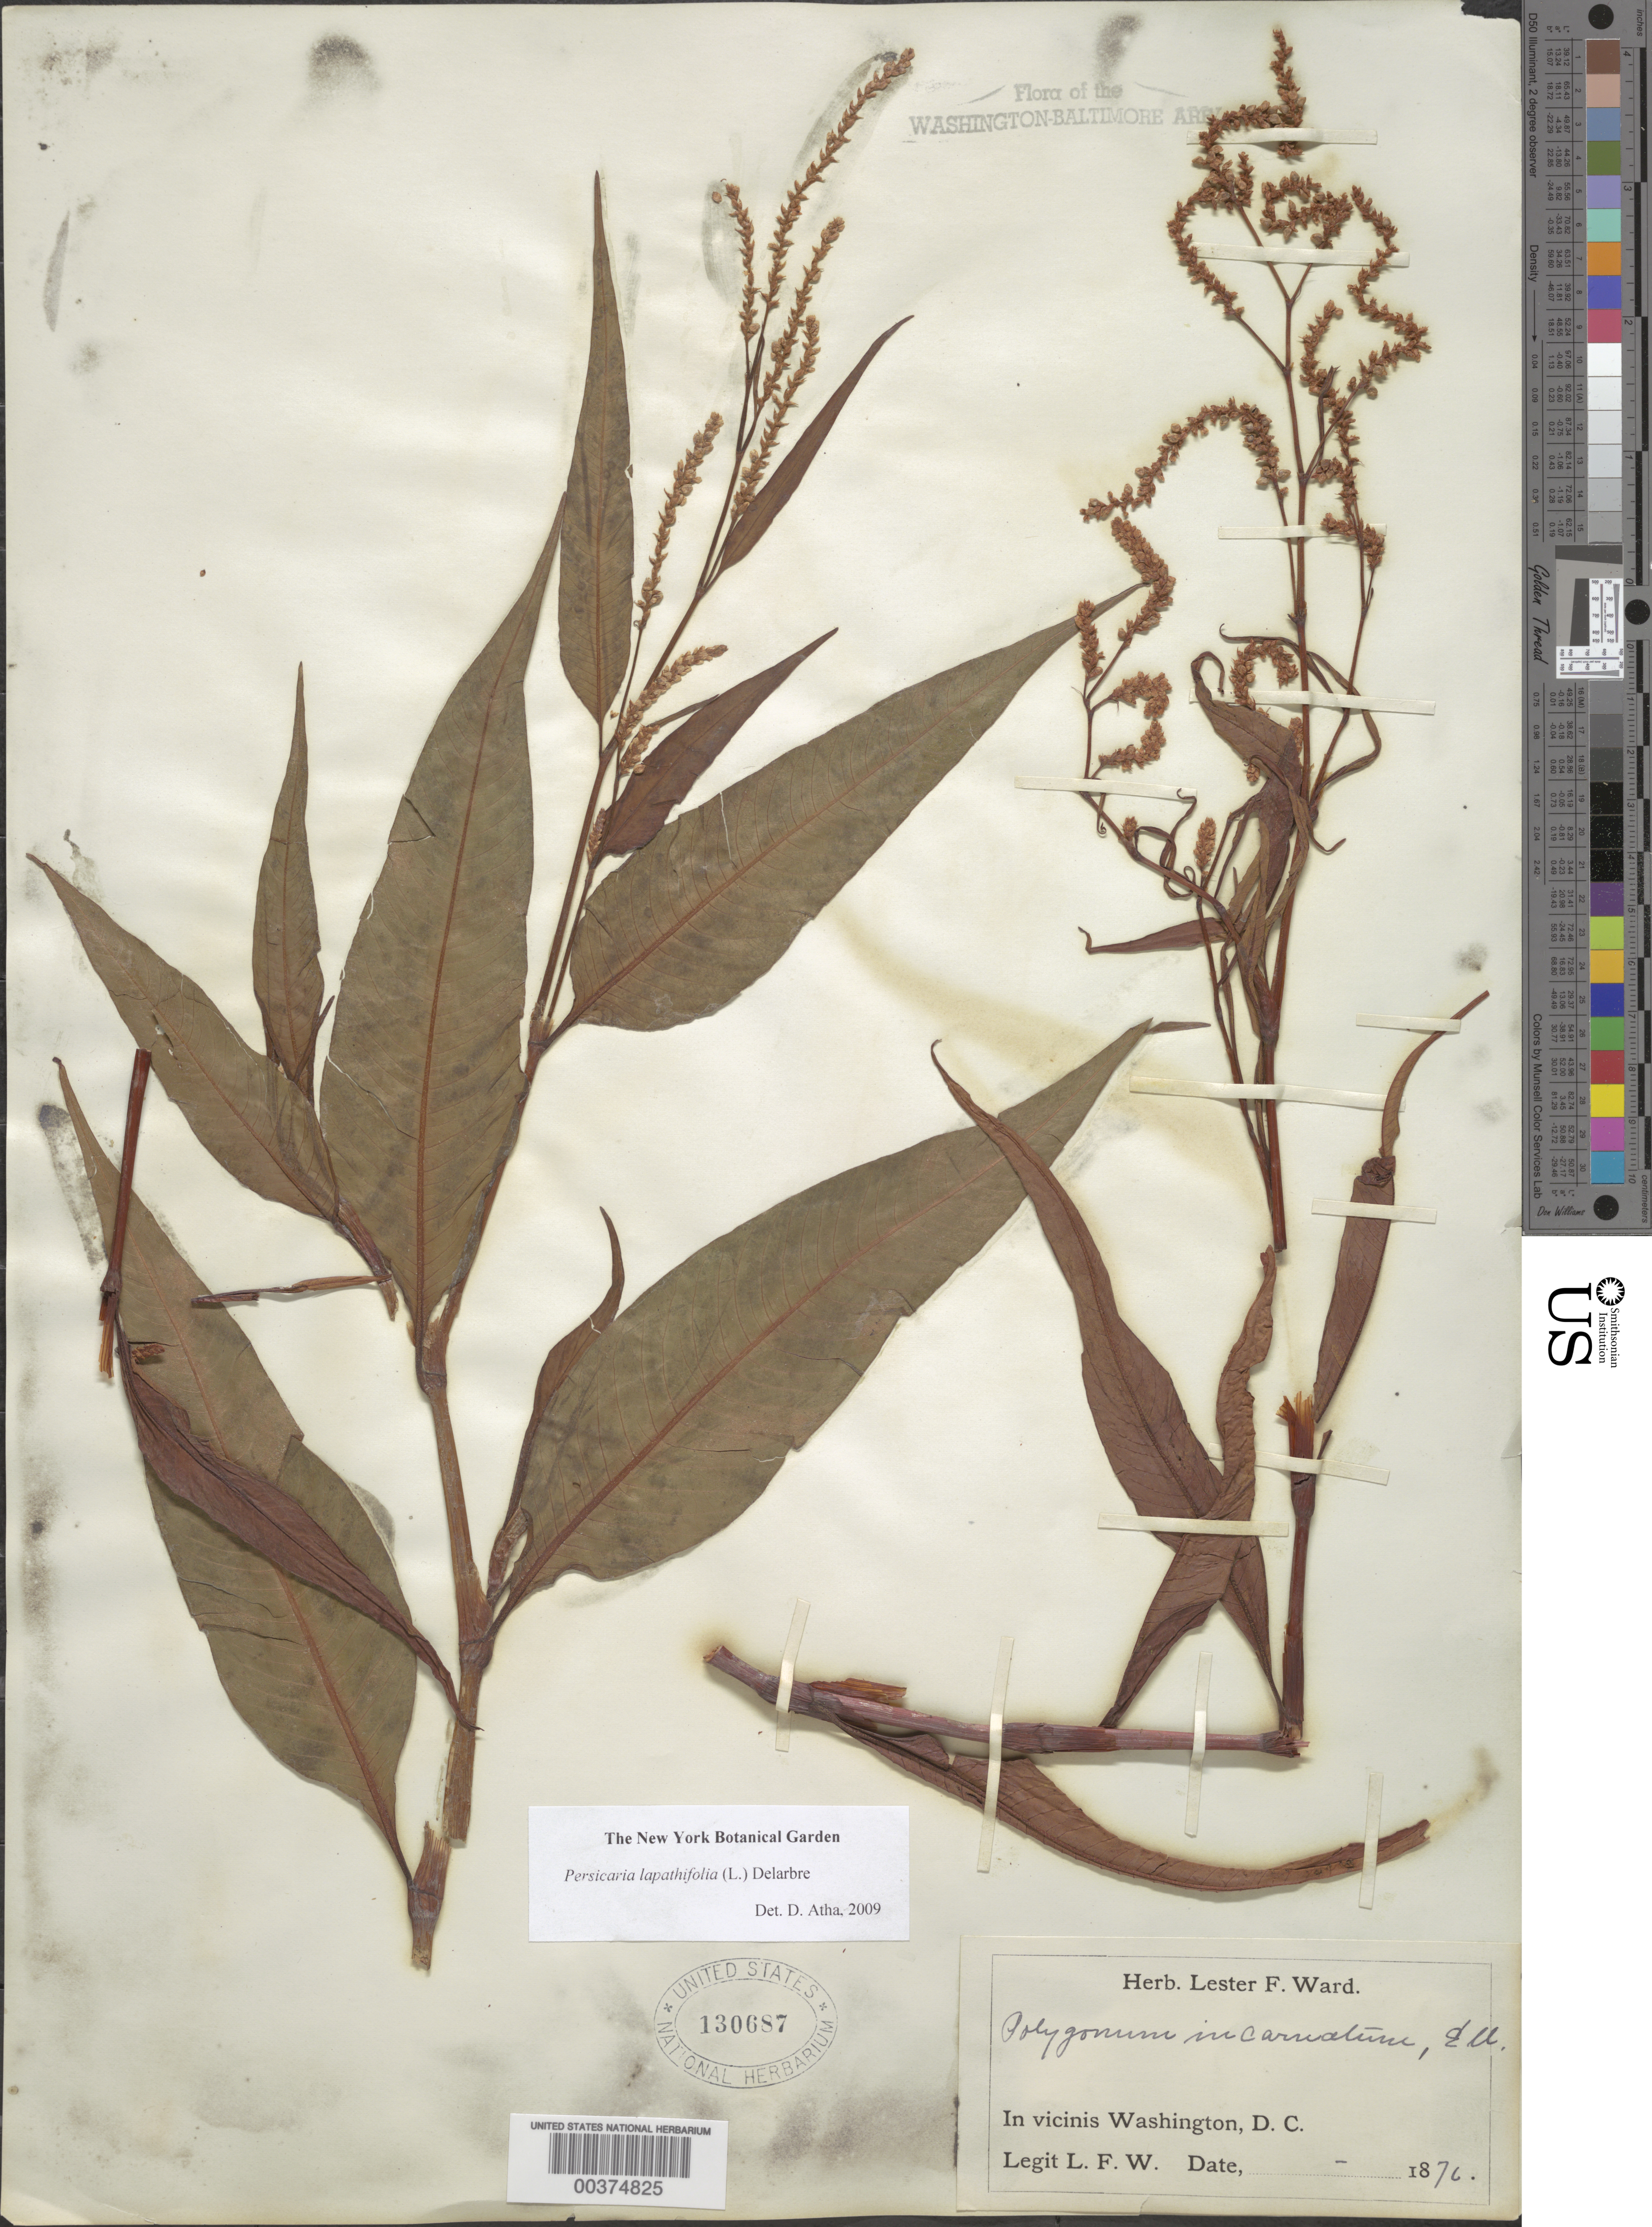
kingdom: Plantae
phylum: Tracheophyta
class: Magnoliopsida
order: Caryophyllales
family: Polygonaceae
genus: Persicaria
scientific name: Persicaria lapathifolia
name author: (L.) Delarbre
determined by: Atha, D. E.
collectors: L. F. Ward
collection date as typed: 1876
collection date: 1876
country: United States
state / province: District of Columbia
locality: Washington DC area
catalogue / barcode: US 130687